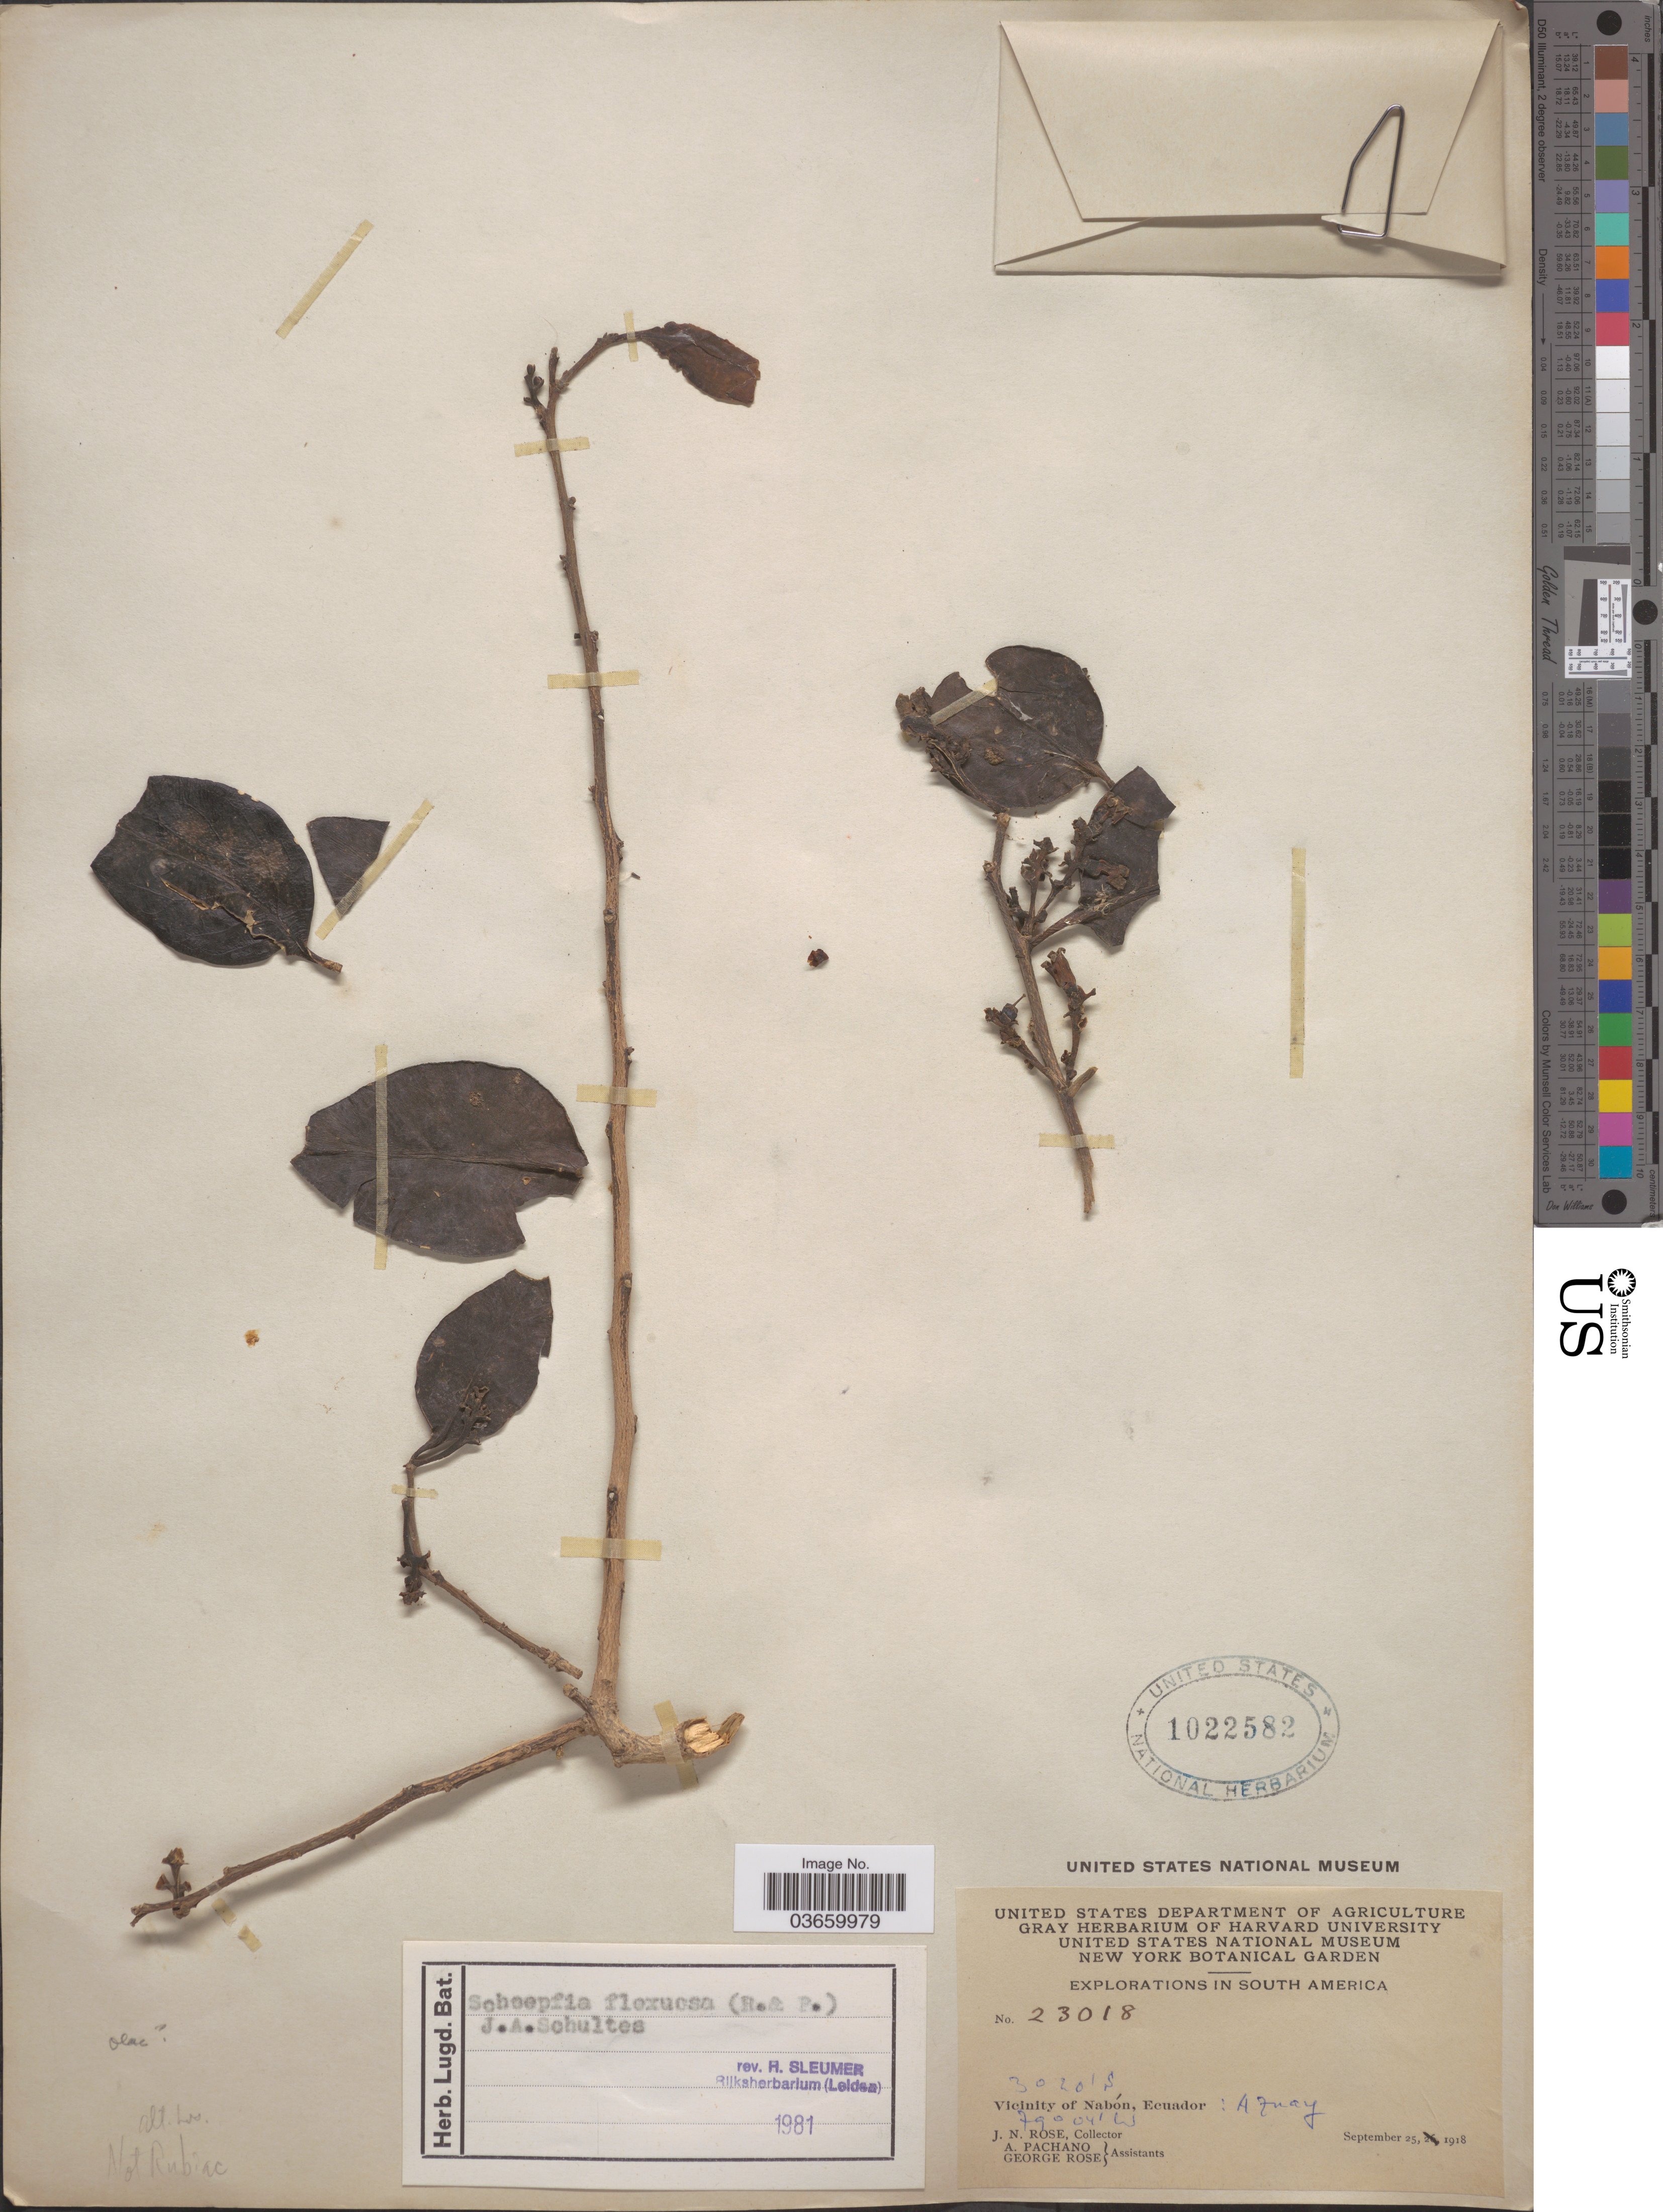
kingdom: Plantae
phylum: Tracheophyta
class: Magnoliopsida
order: Santalales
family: Schoepfiaceae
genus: Schoepfia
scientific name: Schoepfia flexuosa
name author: Roem. & Schult.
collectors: J. N. Rose, A. Pachano & G. Rose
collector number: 23018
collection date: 1918-09-25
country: Ecuador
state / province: Azuay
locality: Vicinity of Nabón.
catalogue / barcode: US 1022582